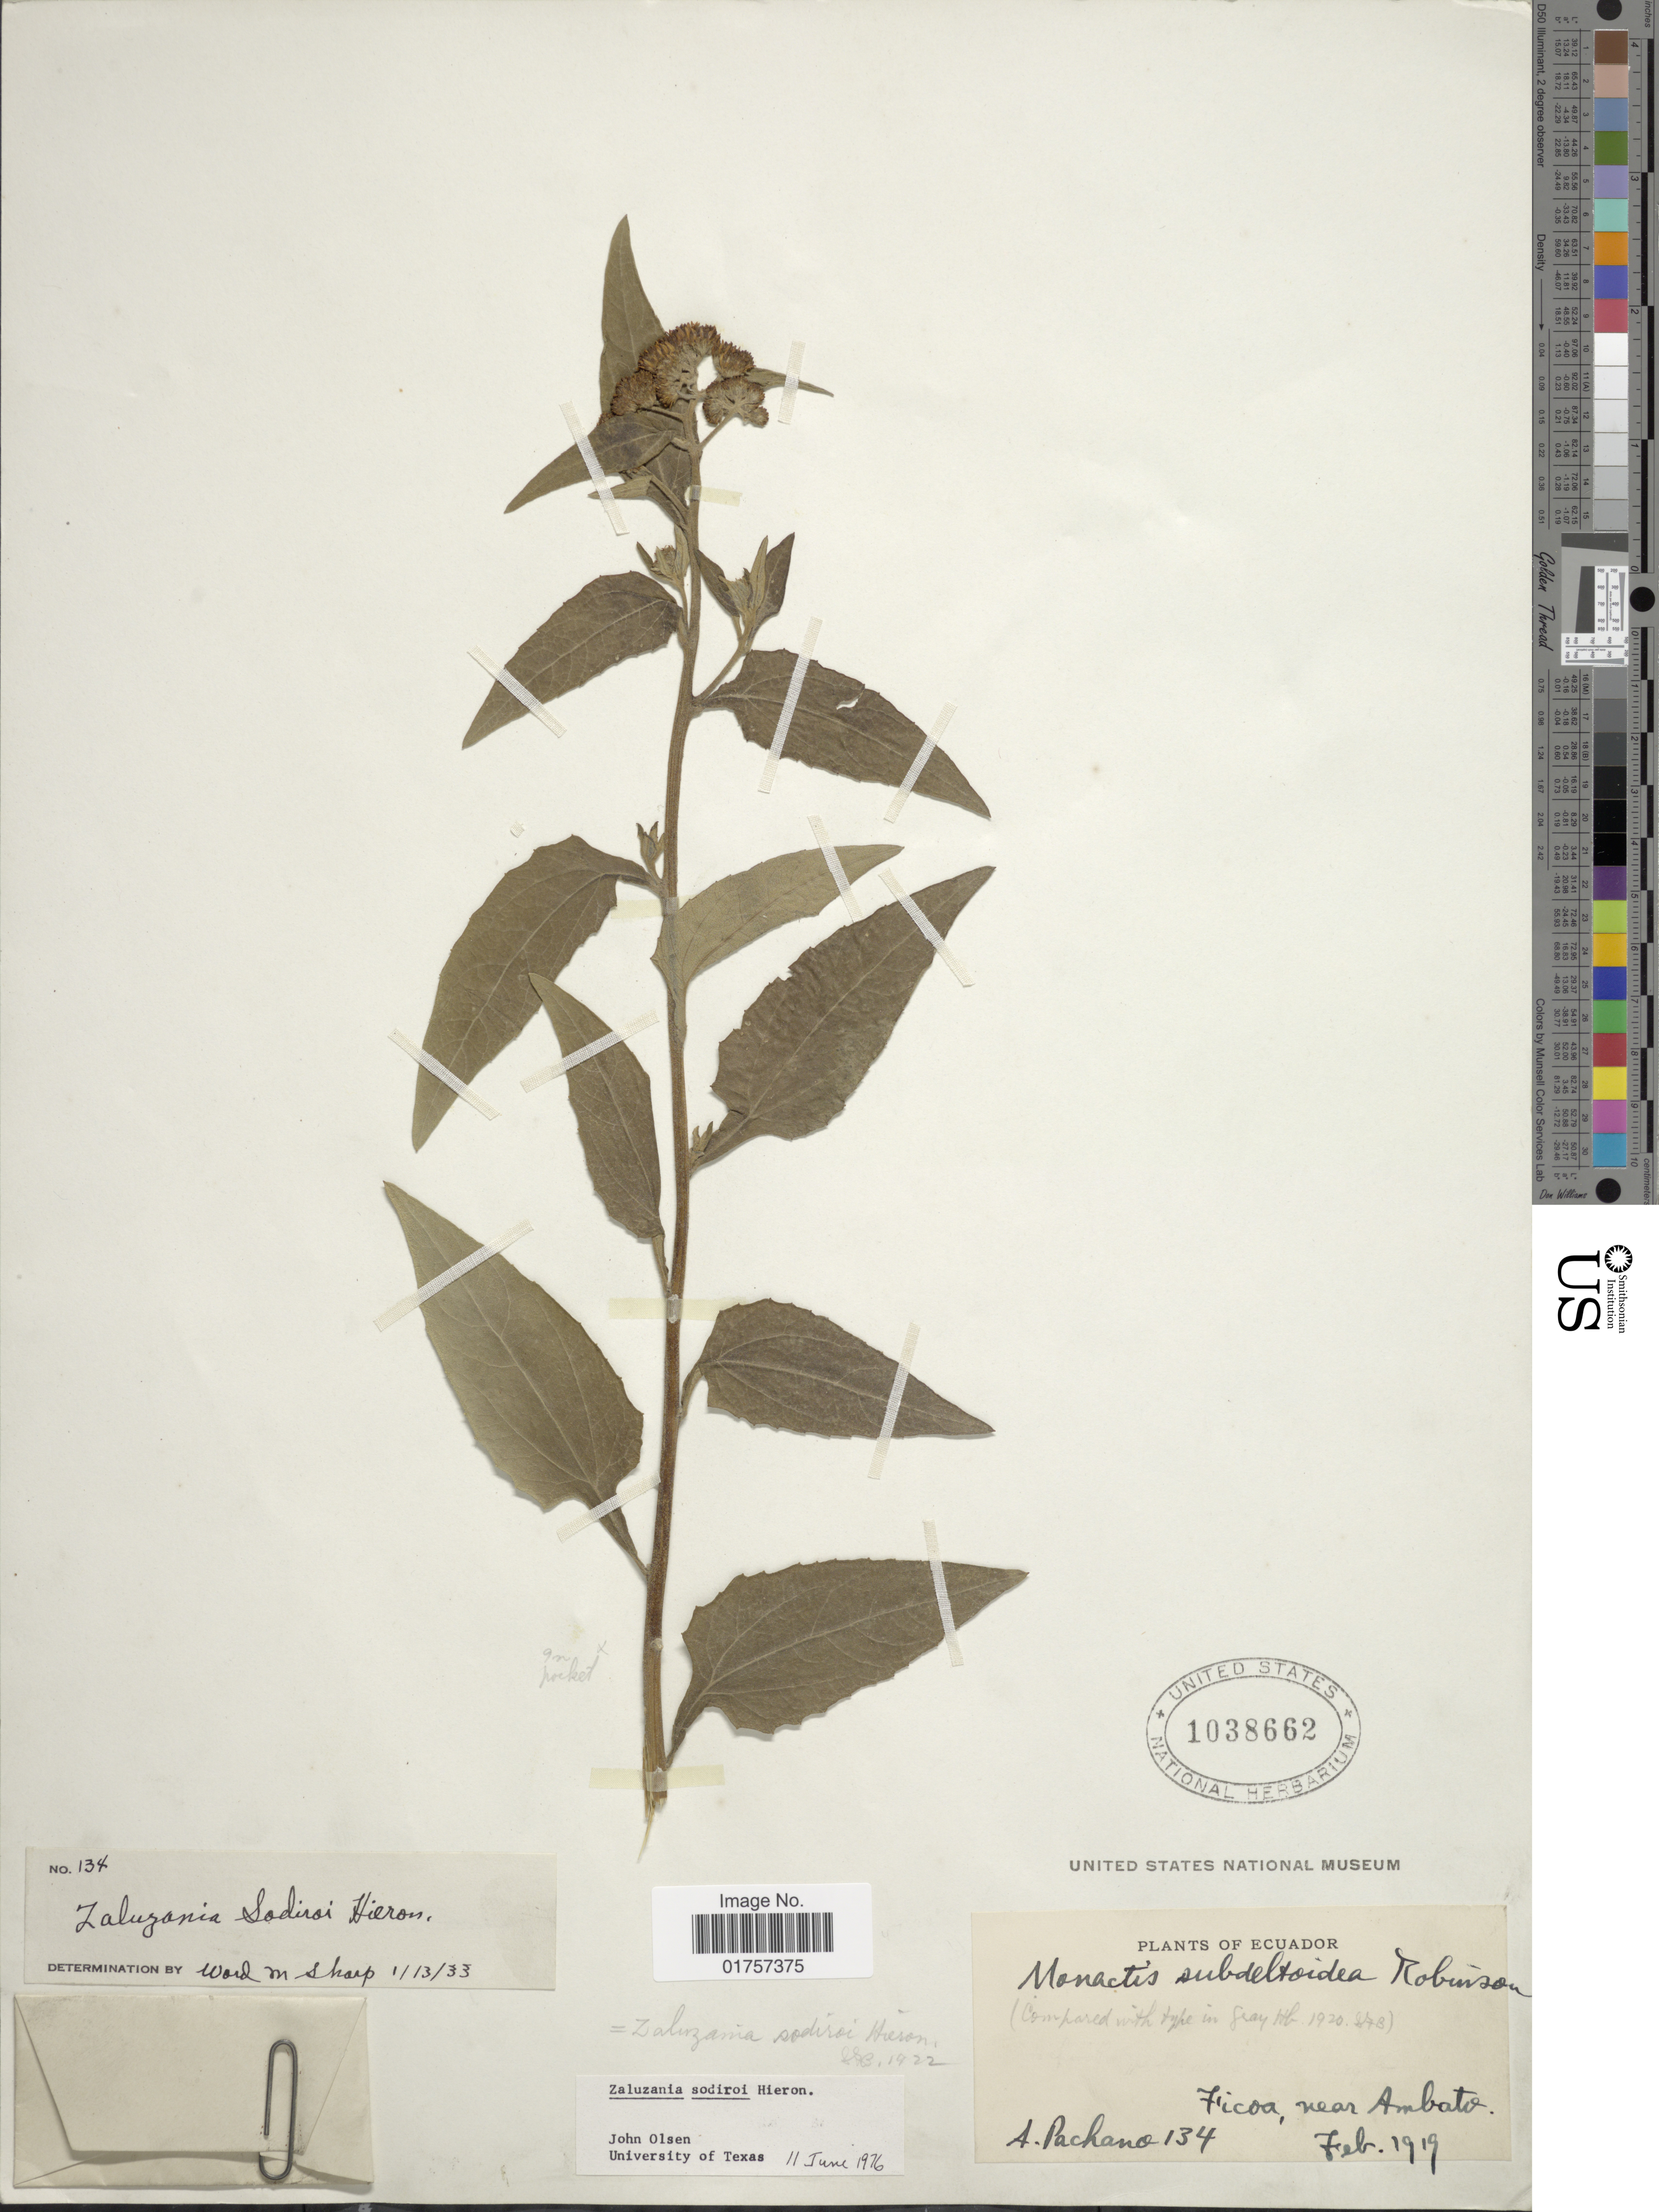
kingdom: Plantae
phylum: Tracheophyta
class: Magnoliopsida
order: Asterales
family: Asteraceae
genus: Kingianthus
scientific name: Kingianthus sodiroi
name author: (Hieron.) H. Rob.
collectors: A. Pachano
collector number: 134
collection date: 1919-02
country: Ecuador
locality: Ficoa, near Ambato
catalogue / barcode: US 1038662